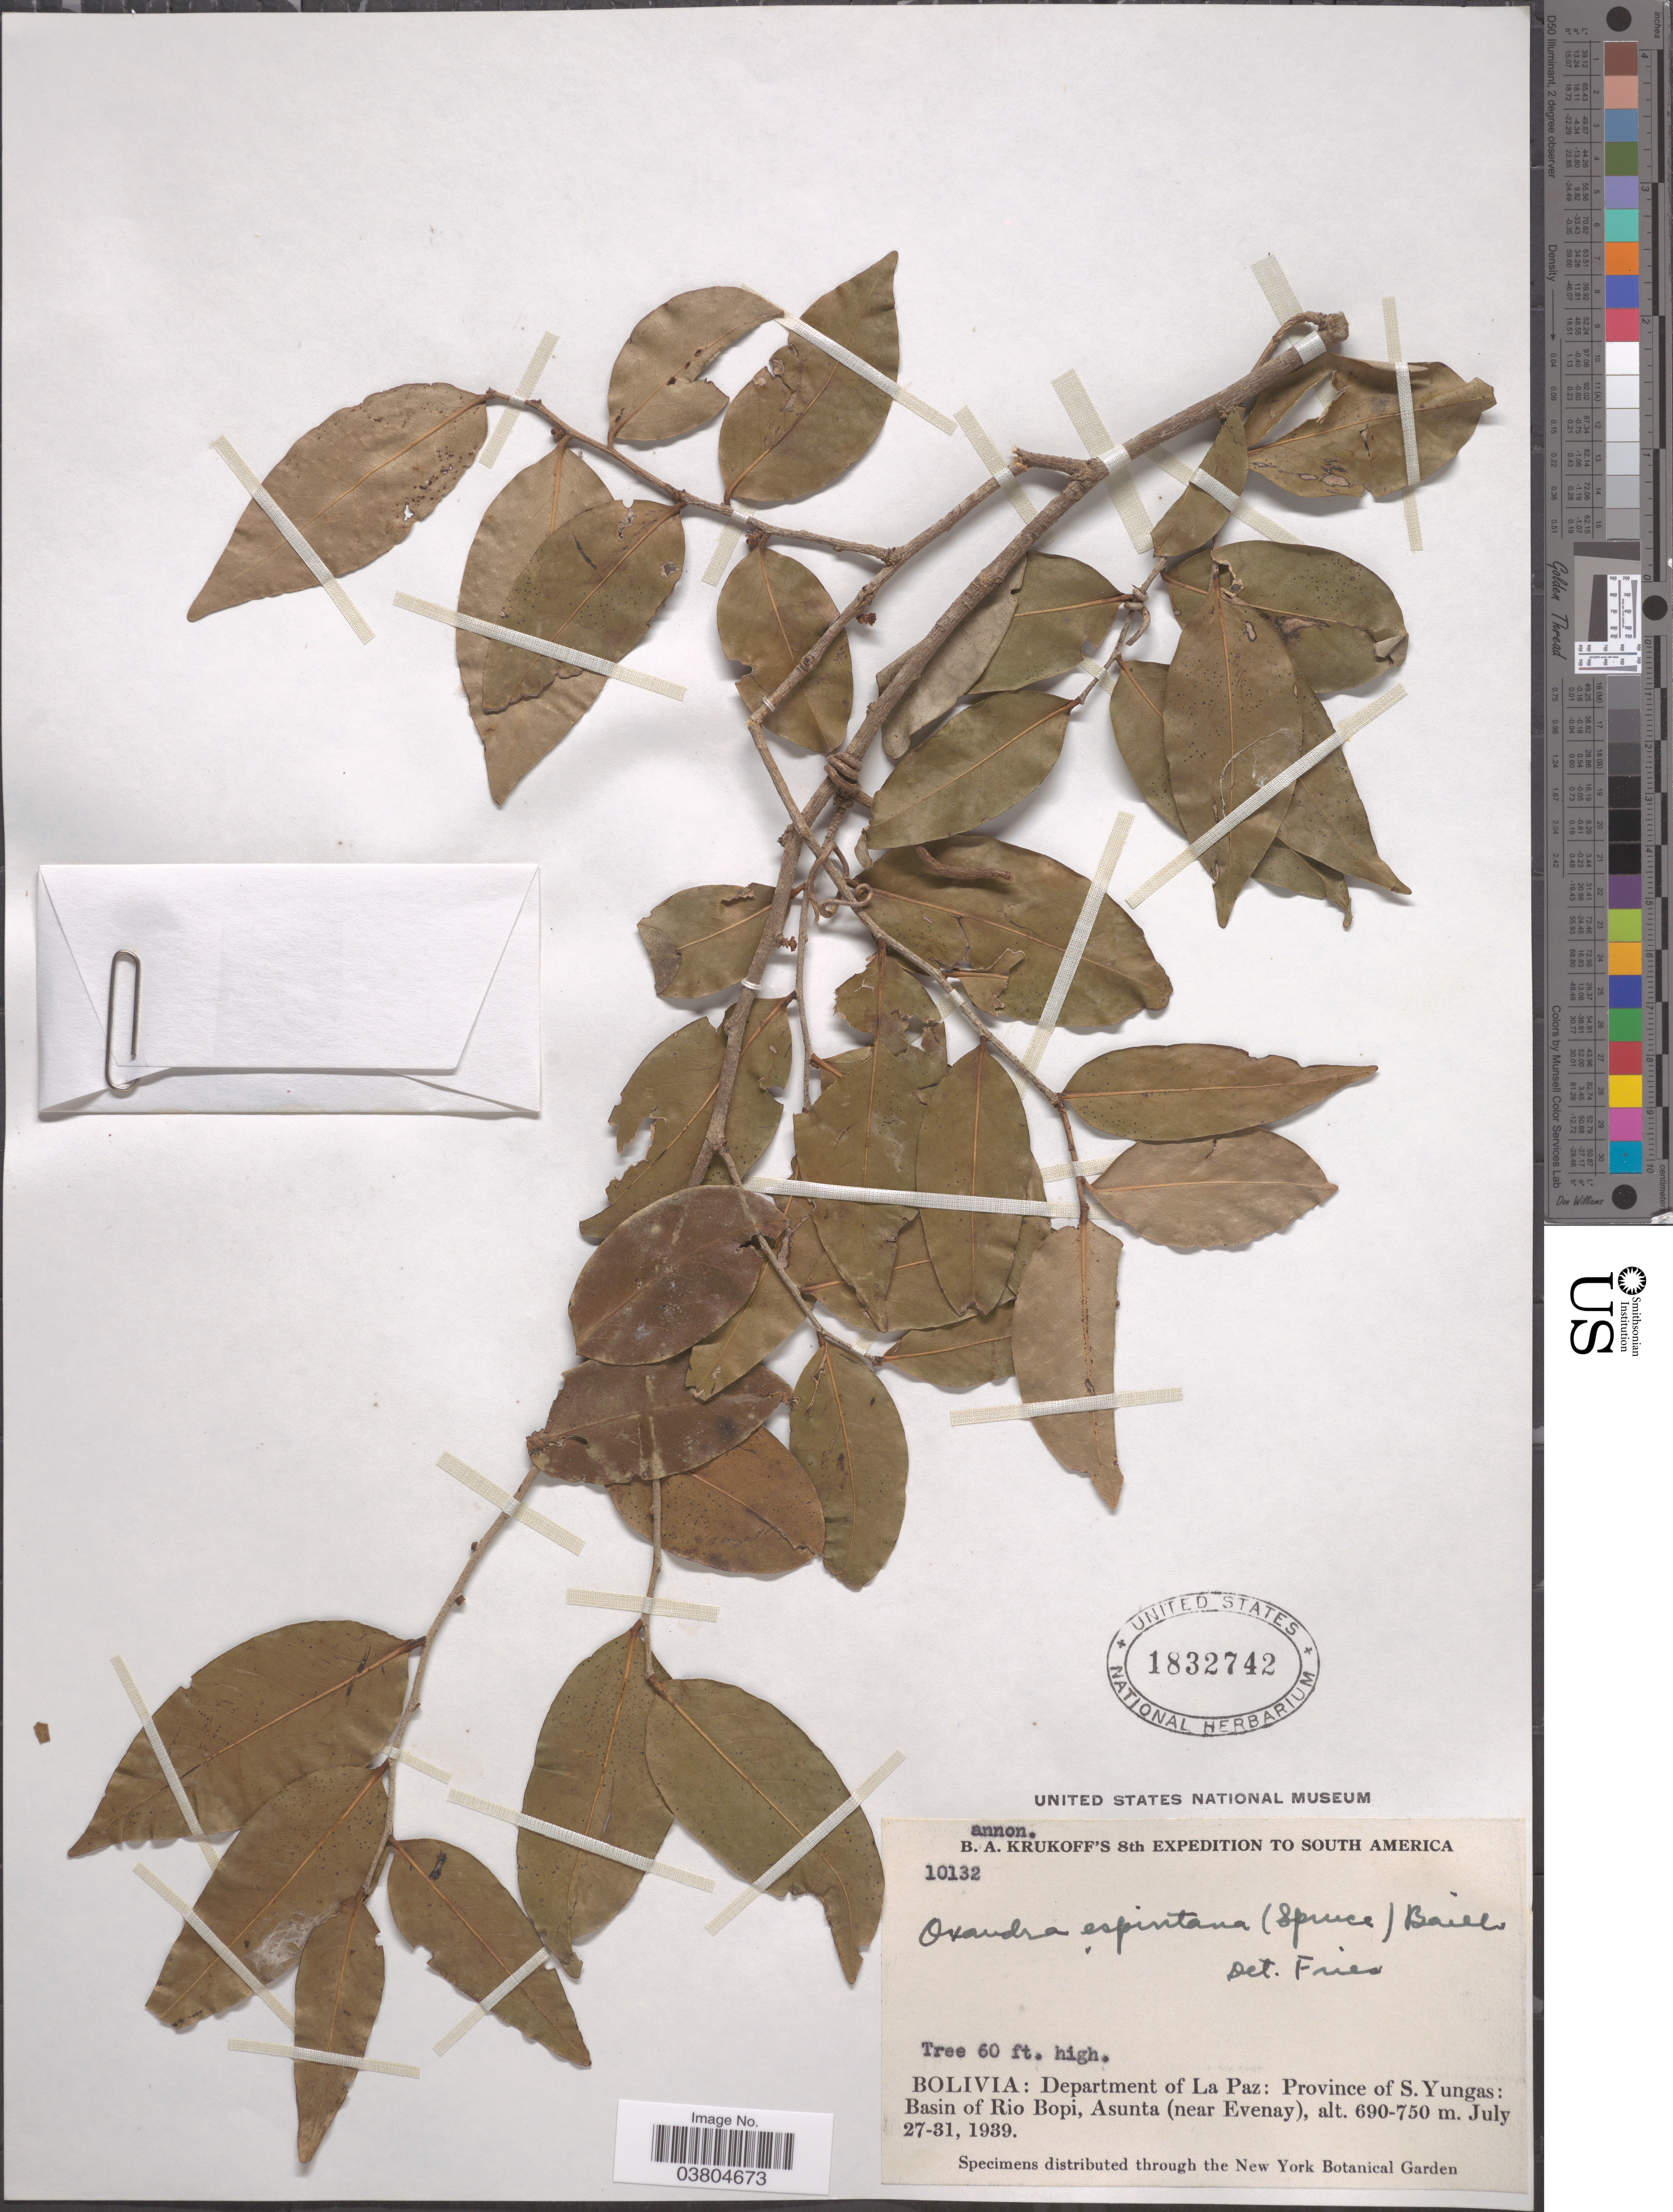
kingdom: Plantae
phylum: Tracheophyta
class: Magnoliopsida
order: Magnoliales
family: Annonaceae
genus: Oxandra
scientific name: Oxandra espintana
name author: (Spruce ex Benth.) Baill.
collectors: B. A. Krukoff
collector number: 10132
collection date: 1939-07-27/1939-07-31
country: Bolivia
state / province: La Paz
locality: Department of La Paz: Province of S. Yungas: Basin of Rio Bopi, San Bartolome (near Calisaya).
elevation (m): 690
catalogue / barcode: US 1832742